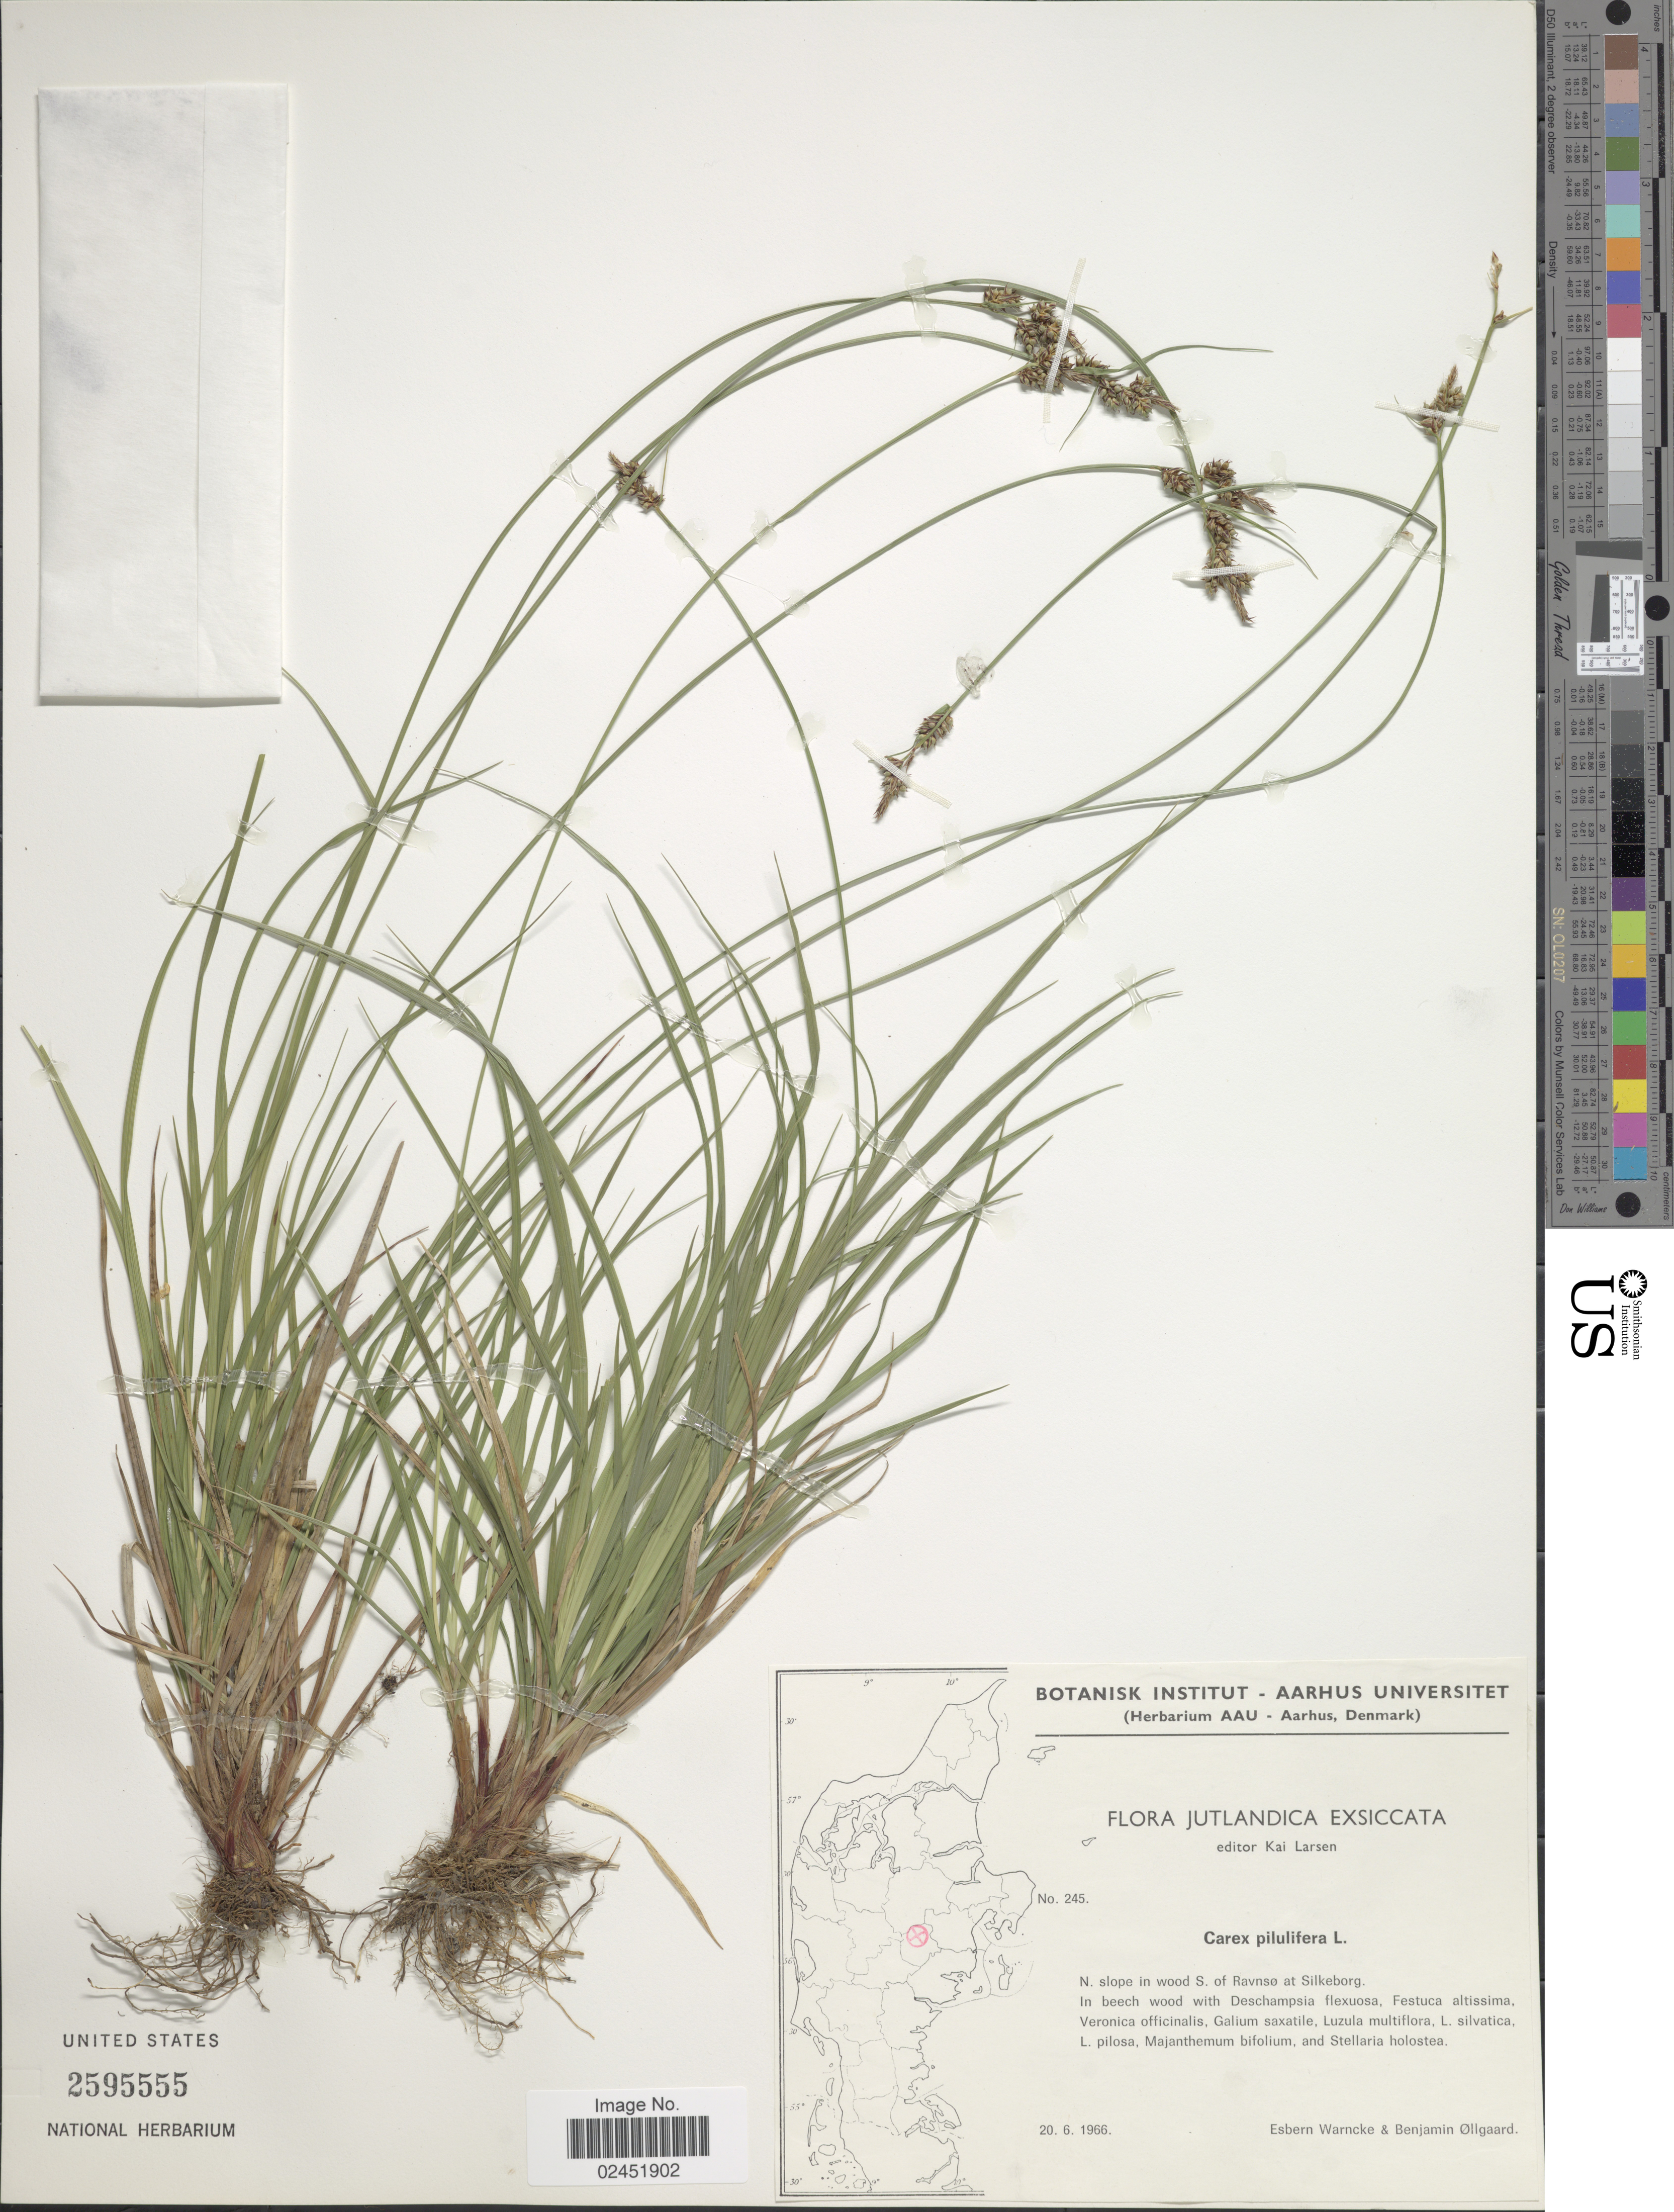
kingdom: Plantae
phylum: Tracheophyta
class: Liliopsida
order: Poales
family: Cyperaceae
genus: Carex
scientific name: Carex pilulifera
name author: L.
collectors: E. Warncke & B. Øllgaard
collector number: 245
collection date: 1966-06-20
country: Denmark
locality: Jutlandica, N slope in wood S of Ravnsø at Silkeborg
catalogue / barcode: US 2595555